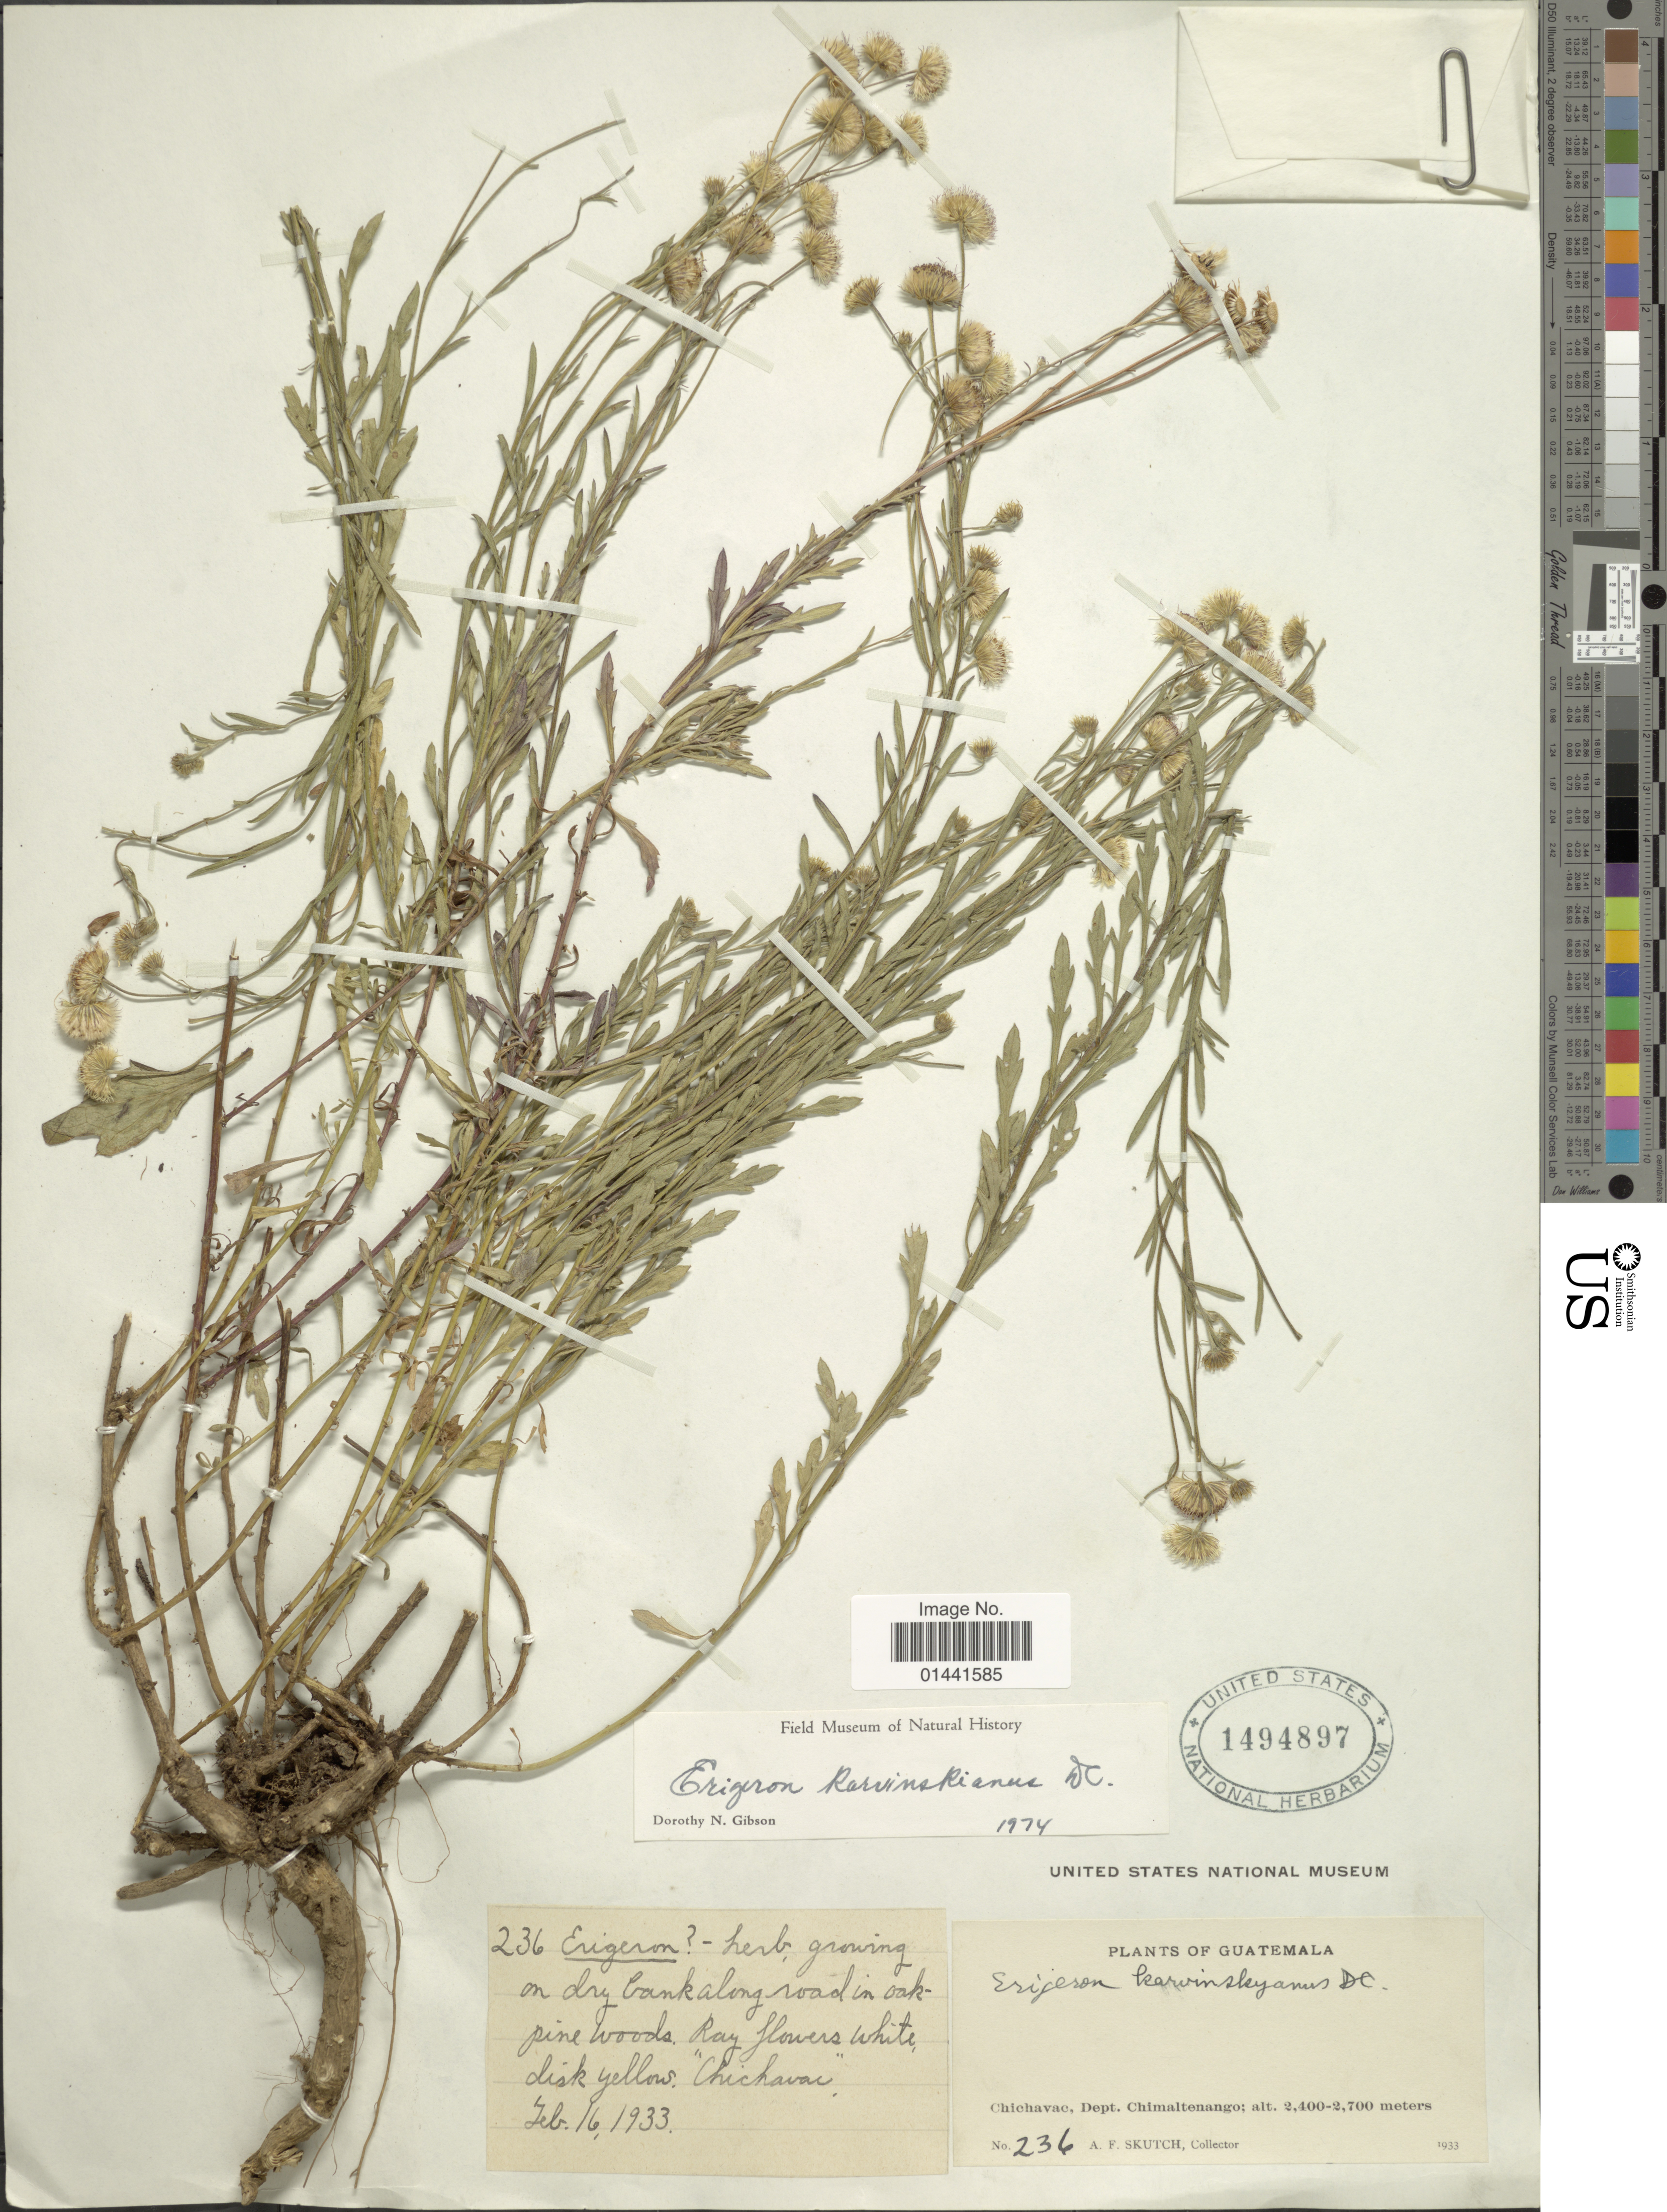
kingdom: Plantae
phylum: Tracheophyta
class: Magnoliopsida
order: Asterales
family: Asteraceae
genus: Erigeron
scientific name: Erigeron karvinskianus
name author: DC.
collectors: A. F. Skutch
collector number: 236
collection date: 1933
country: Guatemala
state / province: Chimaltenango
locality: Chicavac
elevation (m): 2400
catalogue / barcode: US 1494897